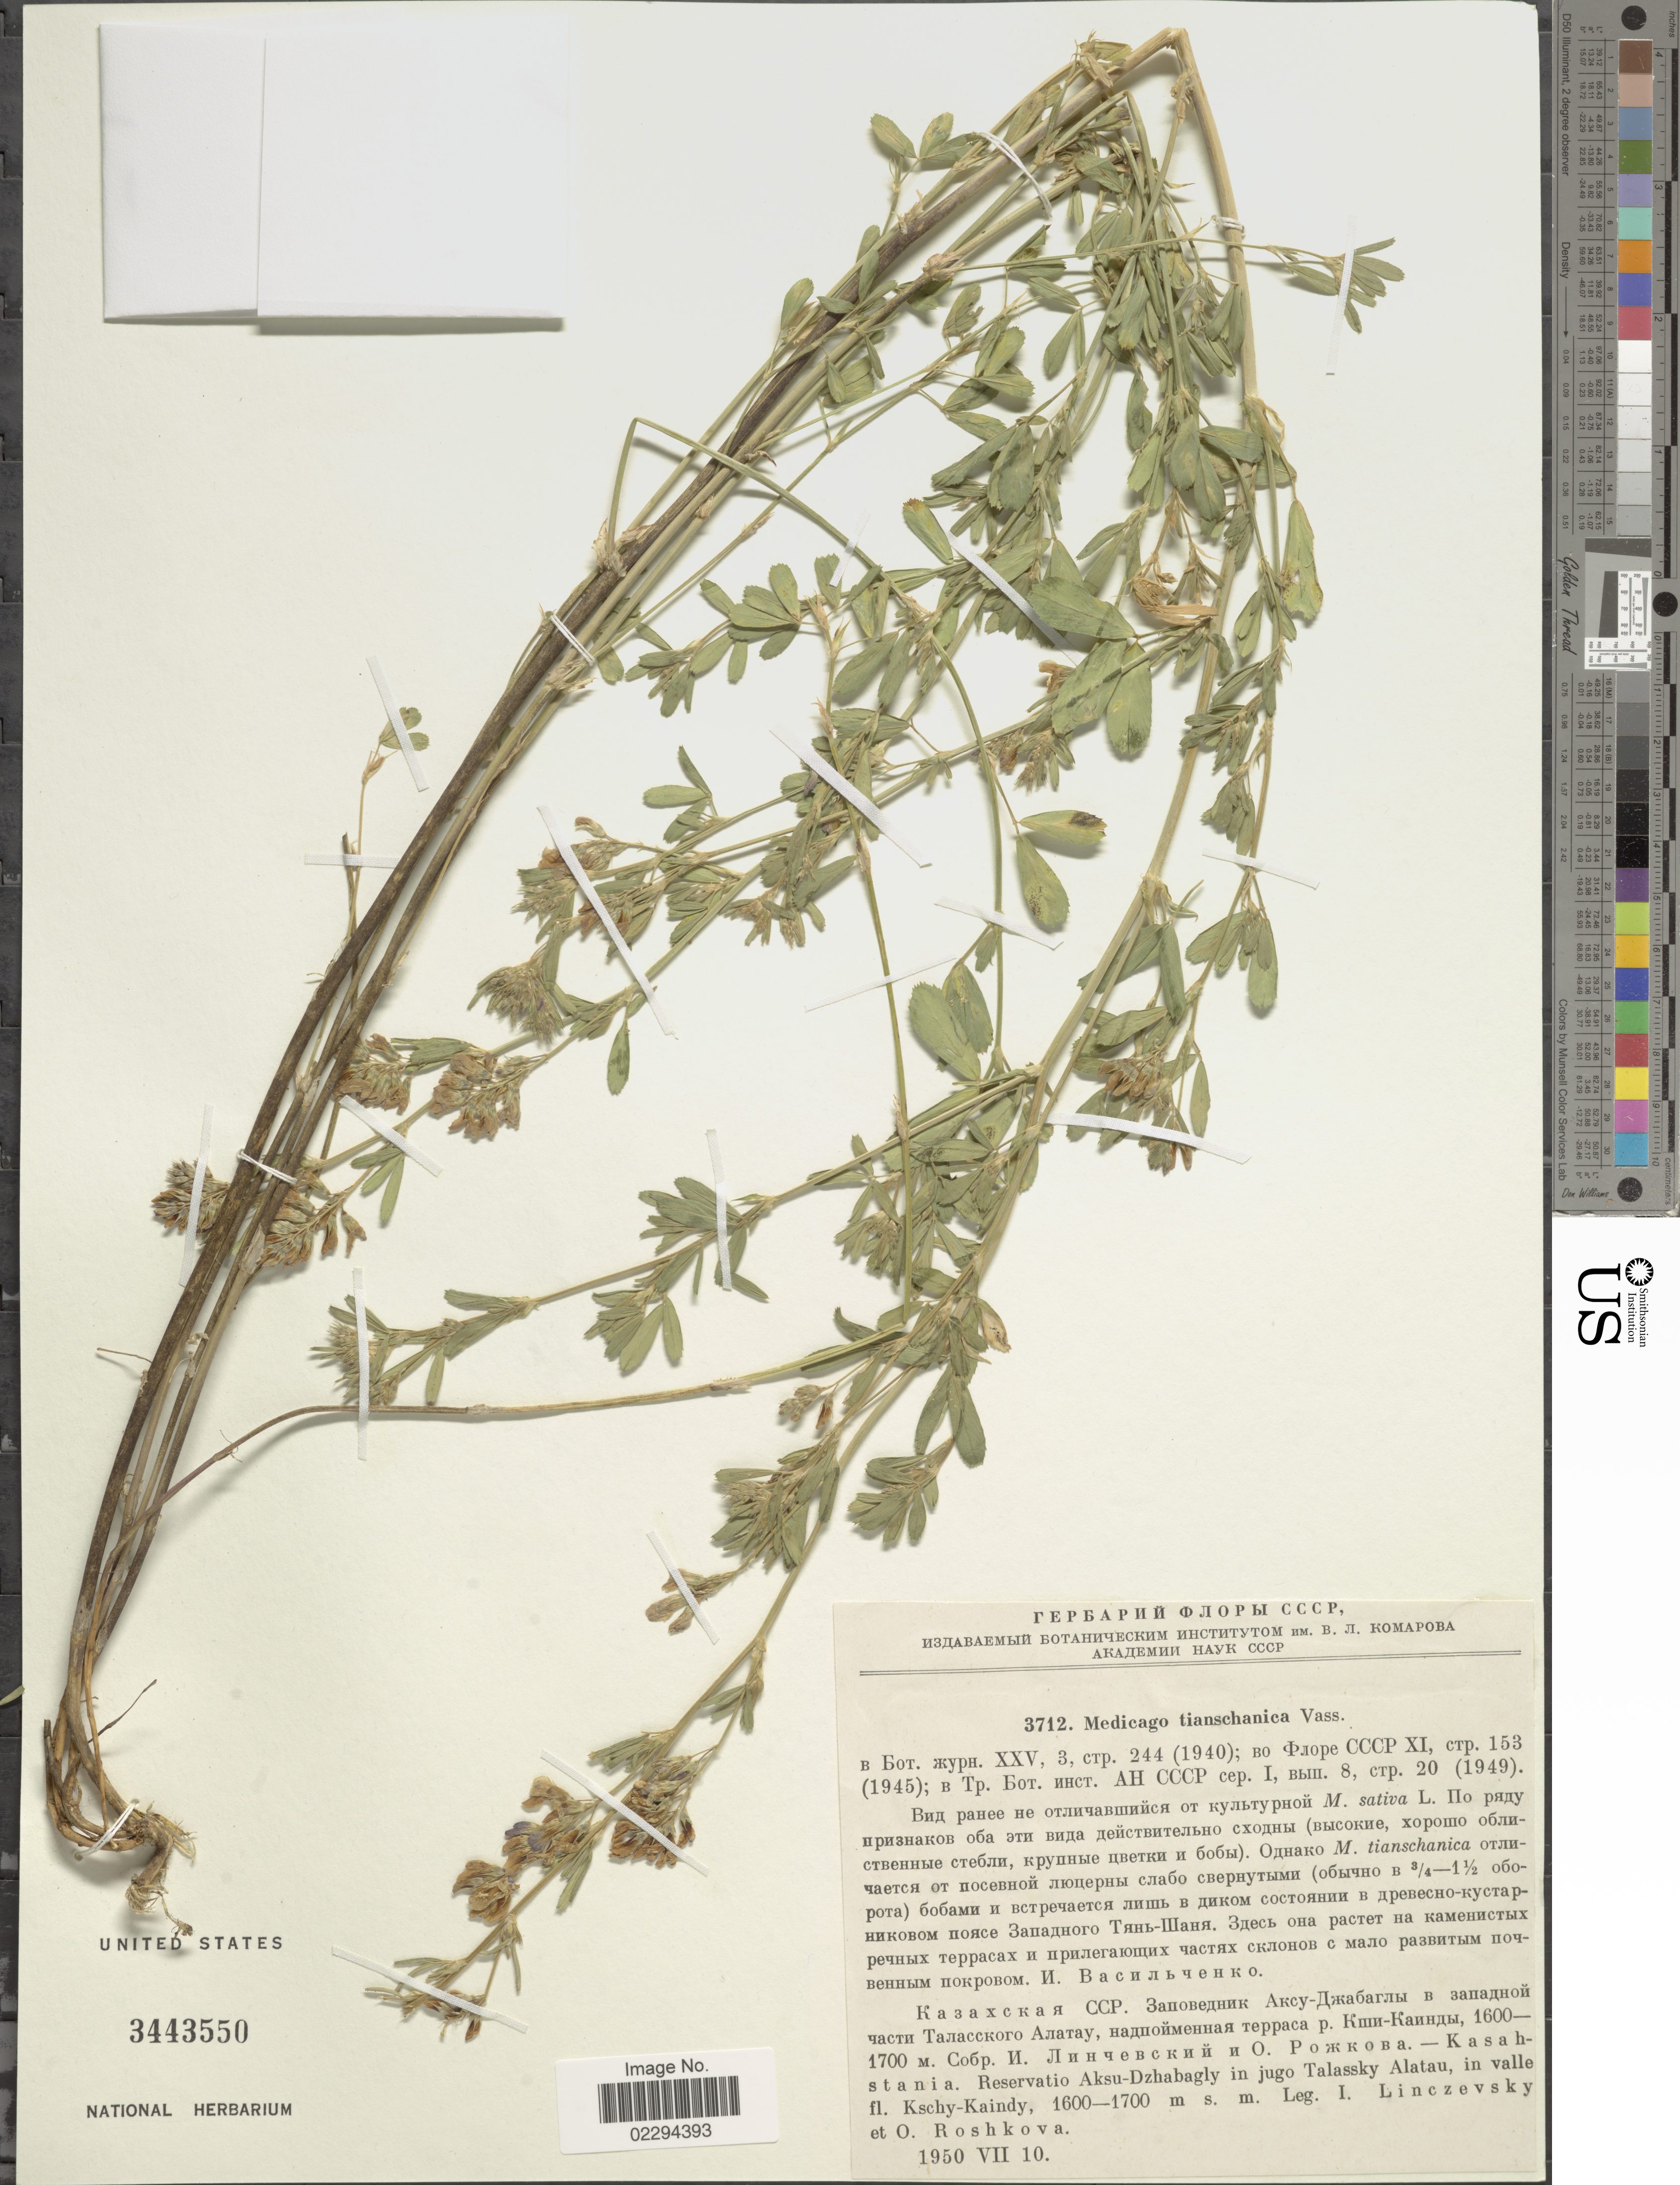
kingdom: Plantae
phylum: Tracheophyta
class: Magnoliopsida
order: Fabales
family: Fabaceae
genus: Medicago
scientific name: Medicago tianschanica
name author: Vassilcz.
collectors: I. Linczevsky & O. Roshkova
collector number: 3712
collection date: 1950-07-10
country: Kazakhstan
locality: Kasahstania, Reservatio Aksu-Dzhabagly in jugo Talassky Alatau, in valle fl. Kschy-Kaindy.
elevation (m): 1600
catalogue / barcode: US 3443550